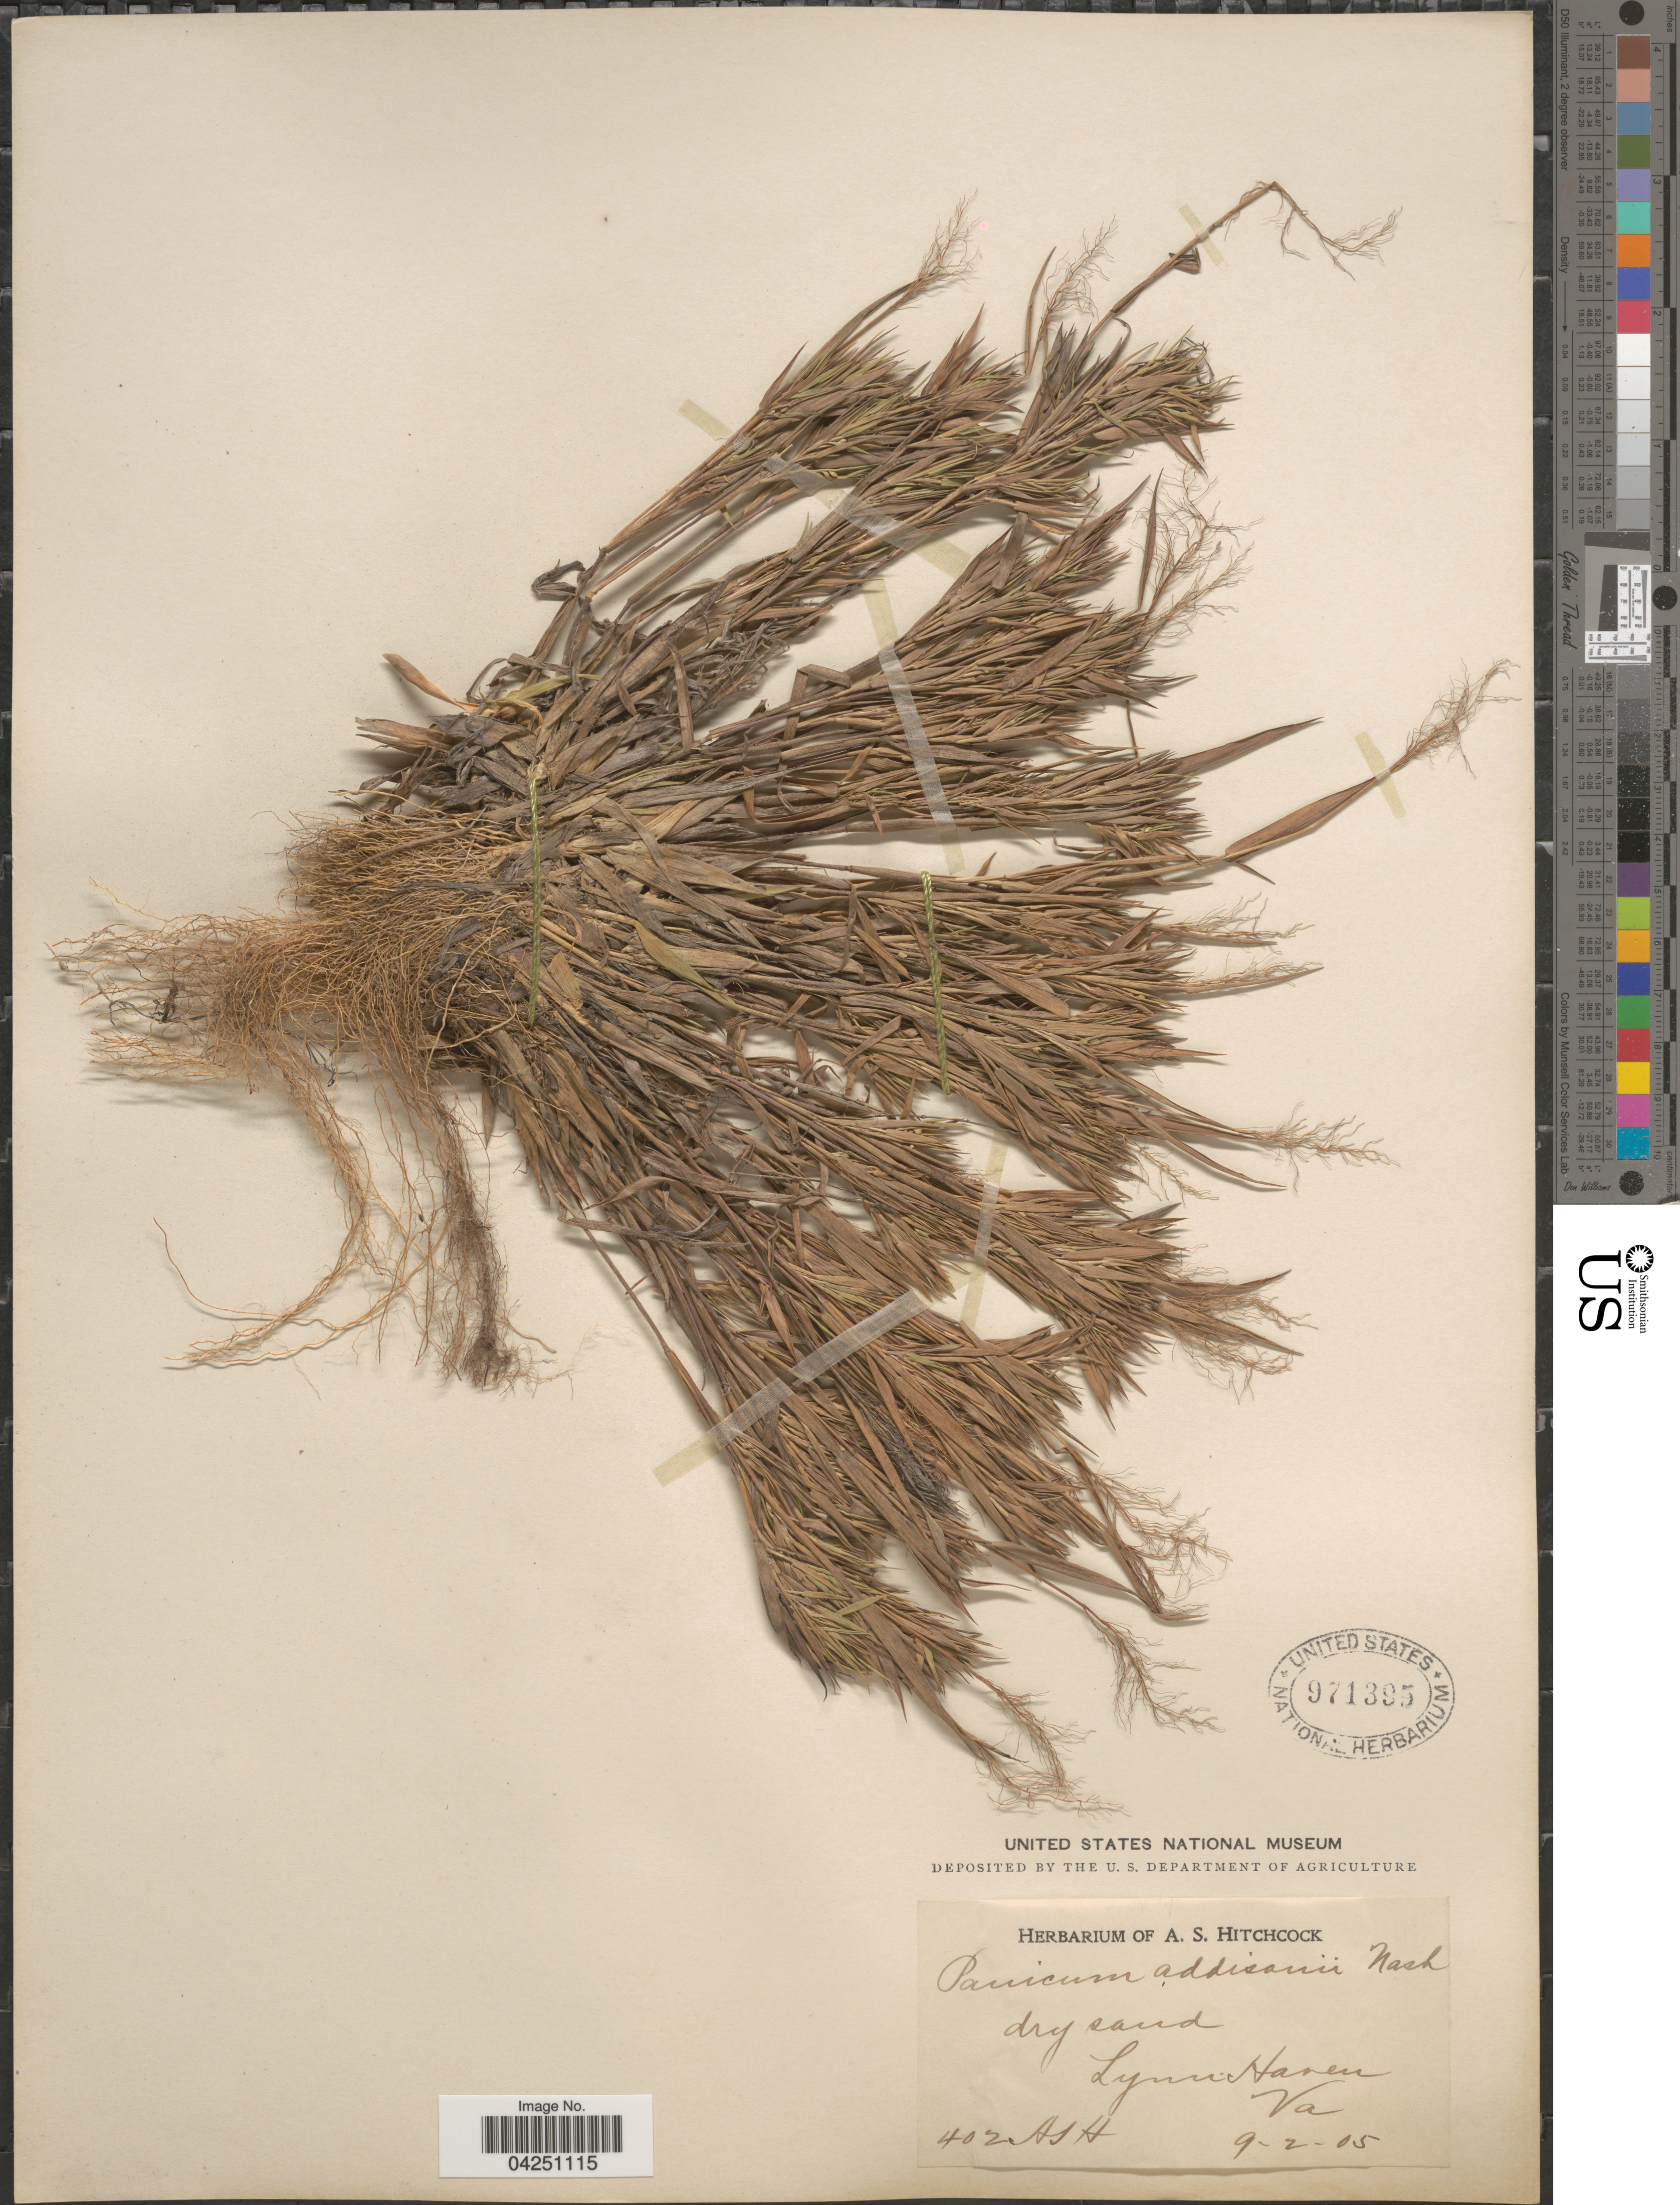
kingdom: Plantae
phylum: Tracheophyta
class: Liliopsida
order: Poales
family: Poaceae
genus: Dichanthelium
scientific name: Dichanthelium acuminatum var. acuminatum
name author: (Sw.) Gould & C.A. Clark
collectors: A. S. Hitchcock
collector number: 402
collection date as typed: Transcribed d/m/y: 2/9/5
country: United States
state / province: Virginia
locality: Dry sand. Lynn Haven.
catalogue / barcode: US 971395